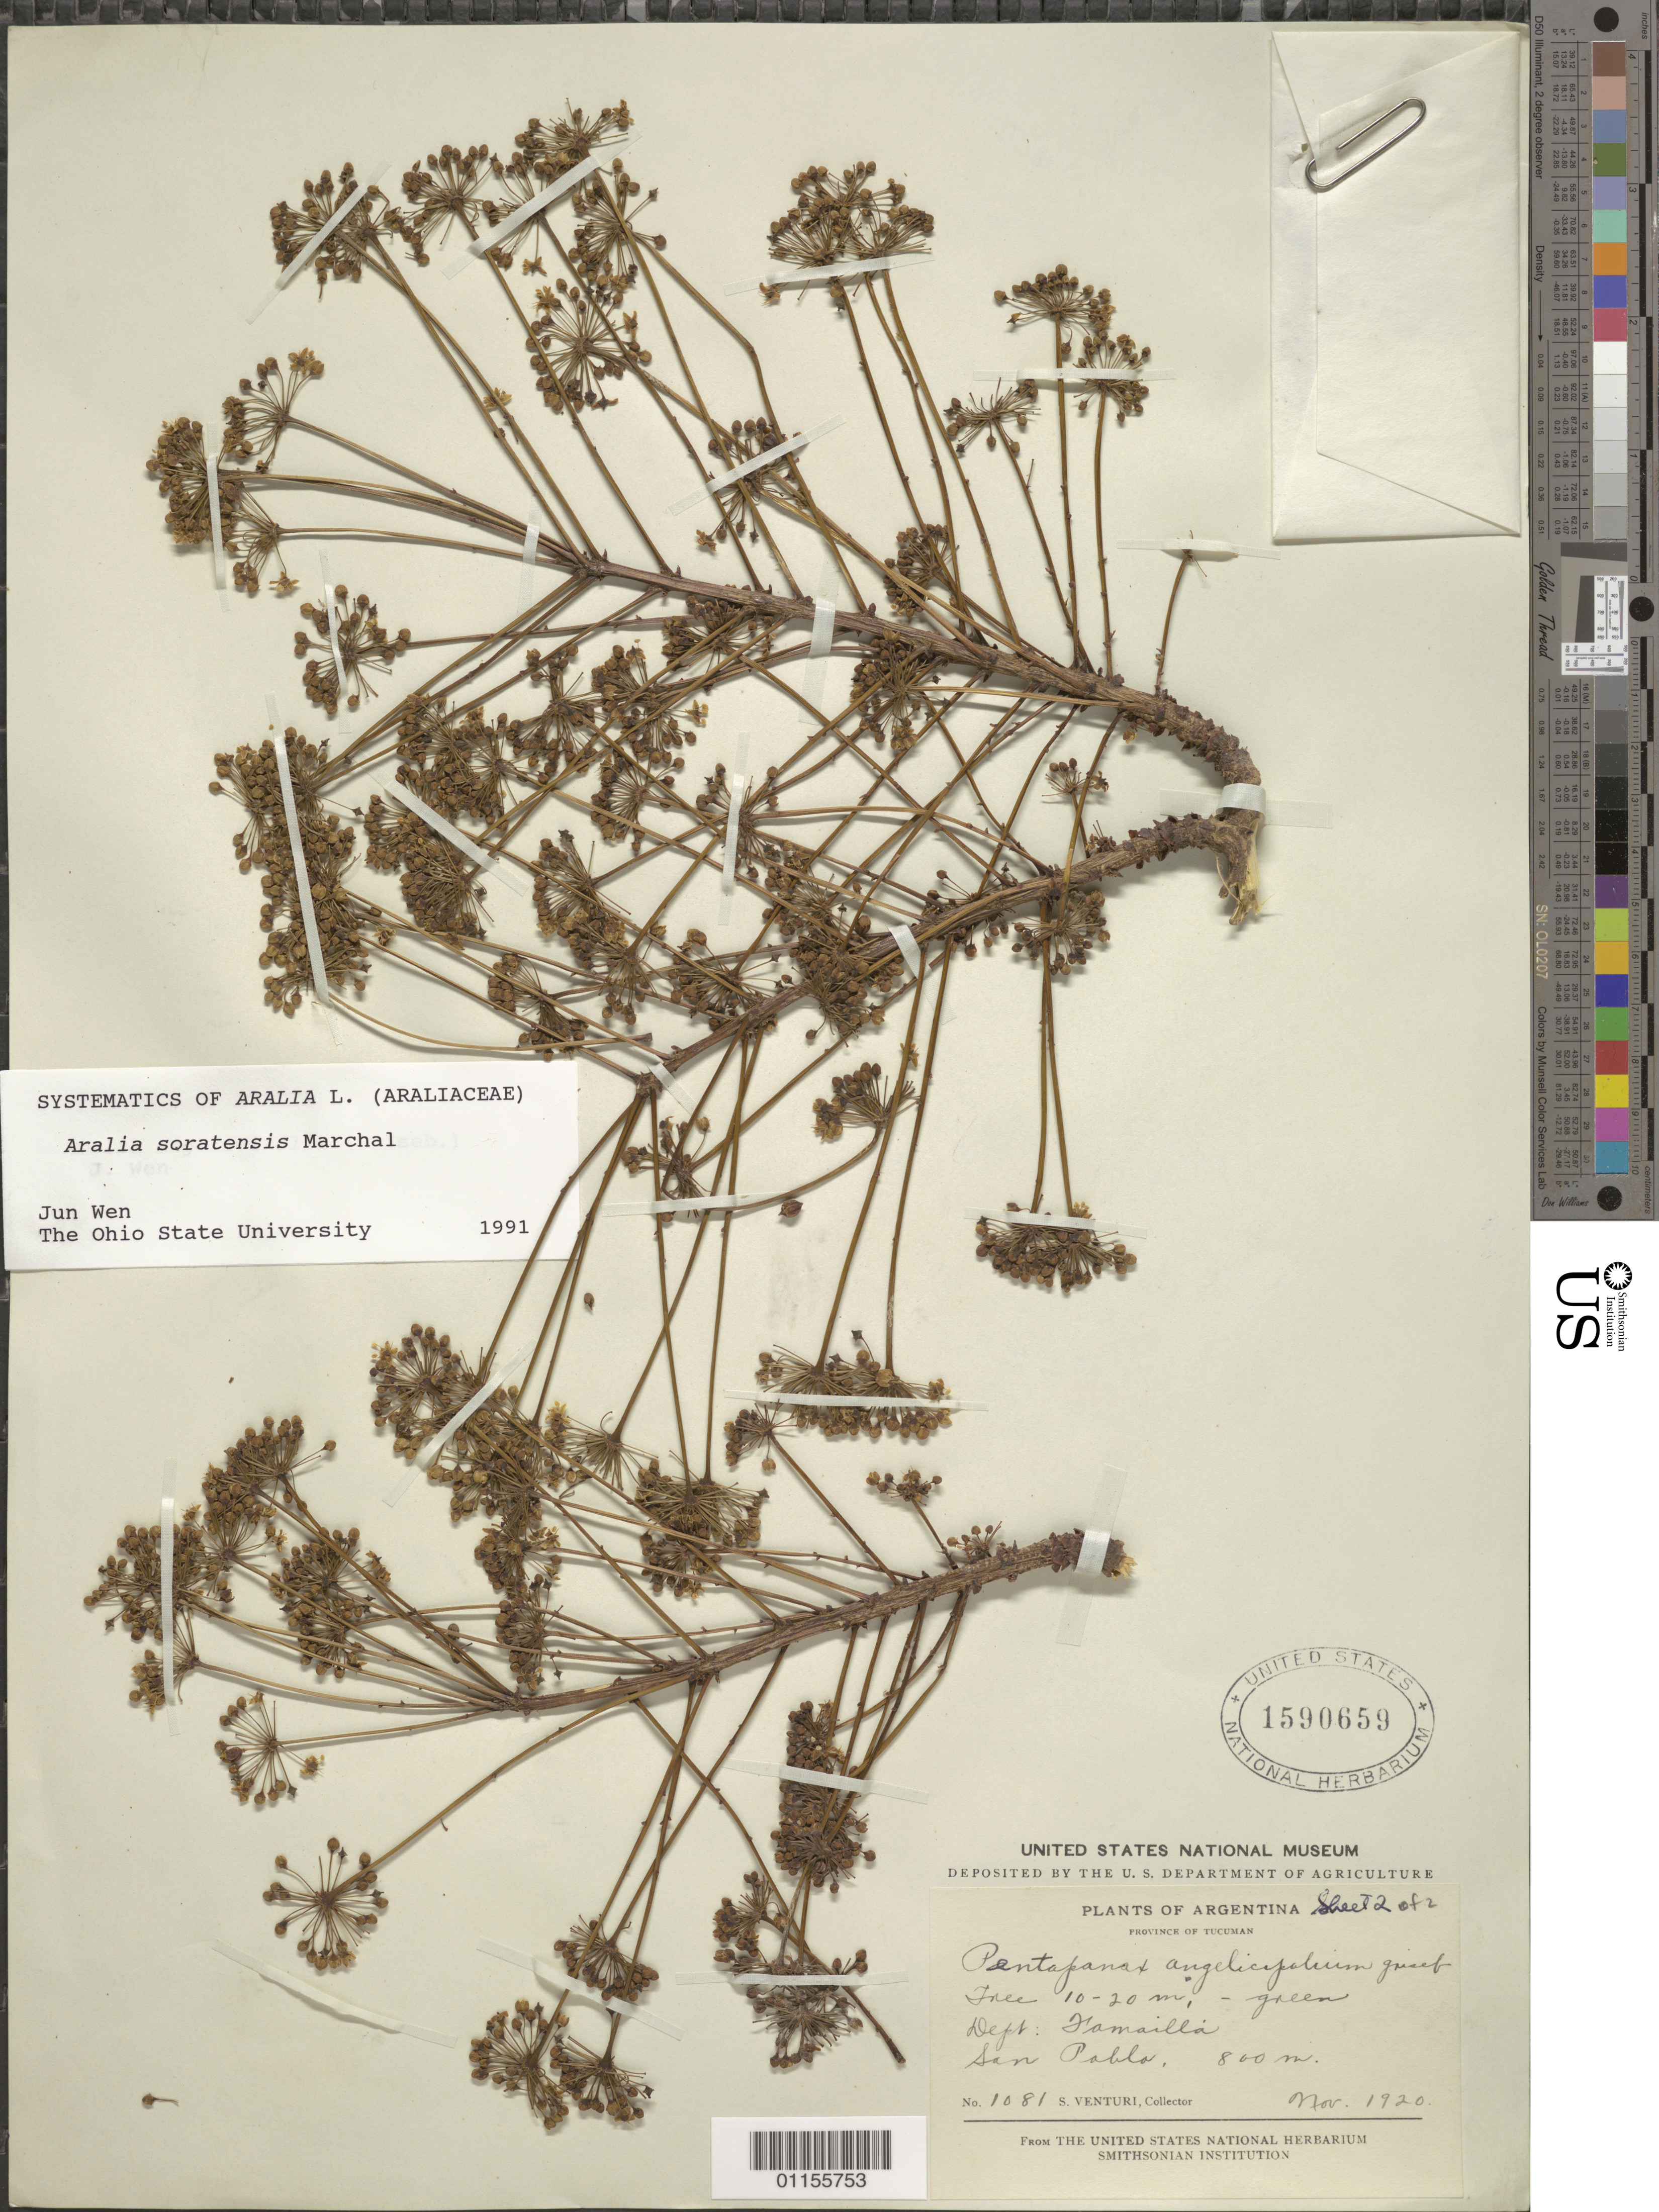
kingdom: Plantae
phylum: Tracheophyta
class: Magnoliopsida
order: Apiales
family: Araliaceae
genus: Aralia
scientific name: Aralia soratensis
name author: Marchal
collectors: S. Venturi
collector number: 1081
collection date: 1920-11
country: Argentina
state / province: Tucumán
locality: San Pablo.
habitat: Tree.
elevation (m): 800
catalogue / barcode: US 1590659